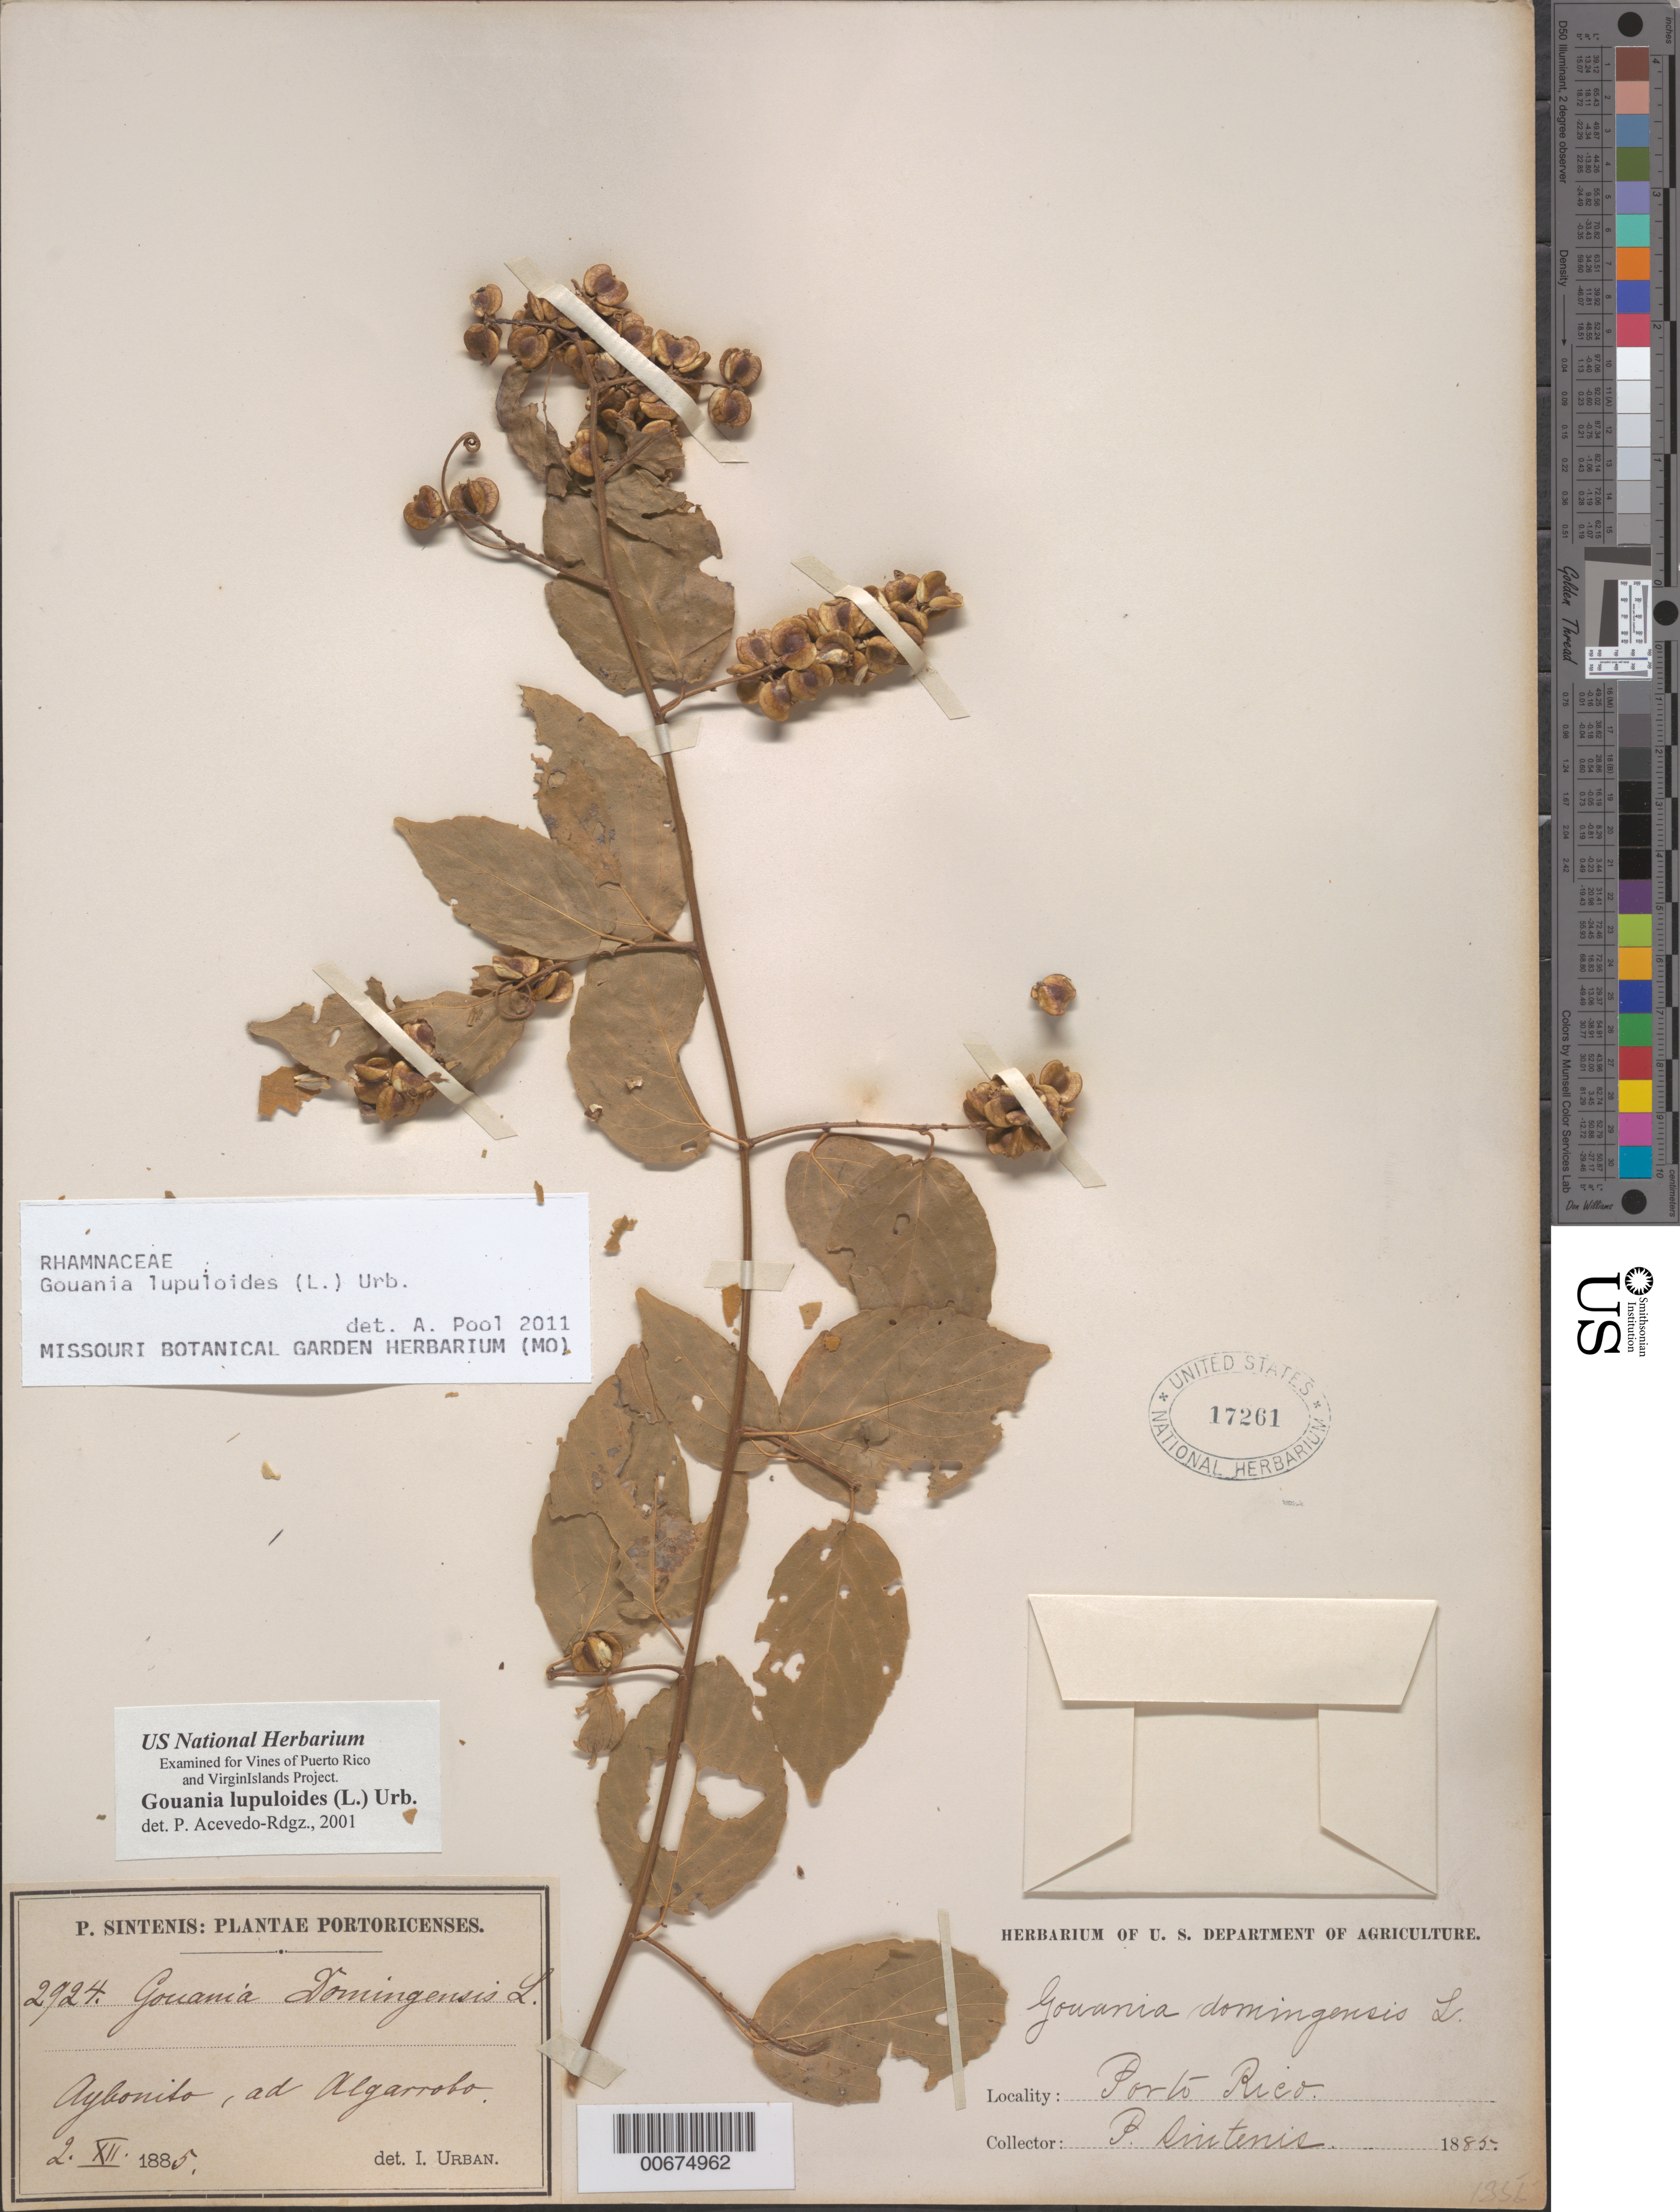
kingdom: Plantae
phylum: Tracheophyta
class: Magnoliopsida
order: Rosales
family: Rhamnaceae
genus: Gouania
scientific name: Gouania lupuloides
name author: (L.) Urb.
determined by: Pool, A., (MO), Missouri Botanical Garden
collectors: P. Sintenis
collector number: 2924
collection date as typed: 02 Dec 1885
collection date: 1885-12-02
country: Puerto Rico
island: Greater Antilles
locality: Aibonito ad Algarrobo.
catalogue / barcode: US 17261